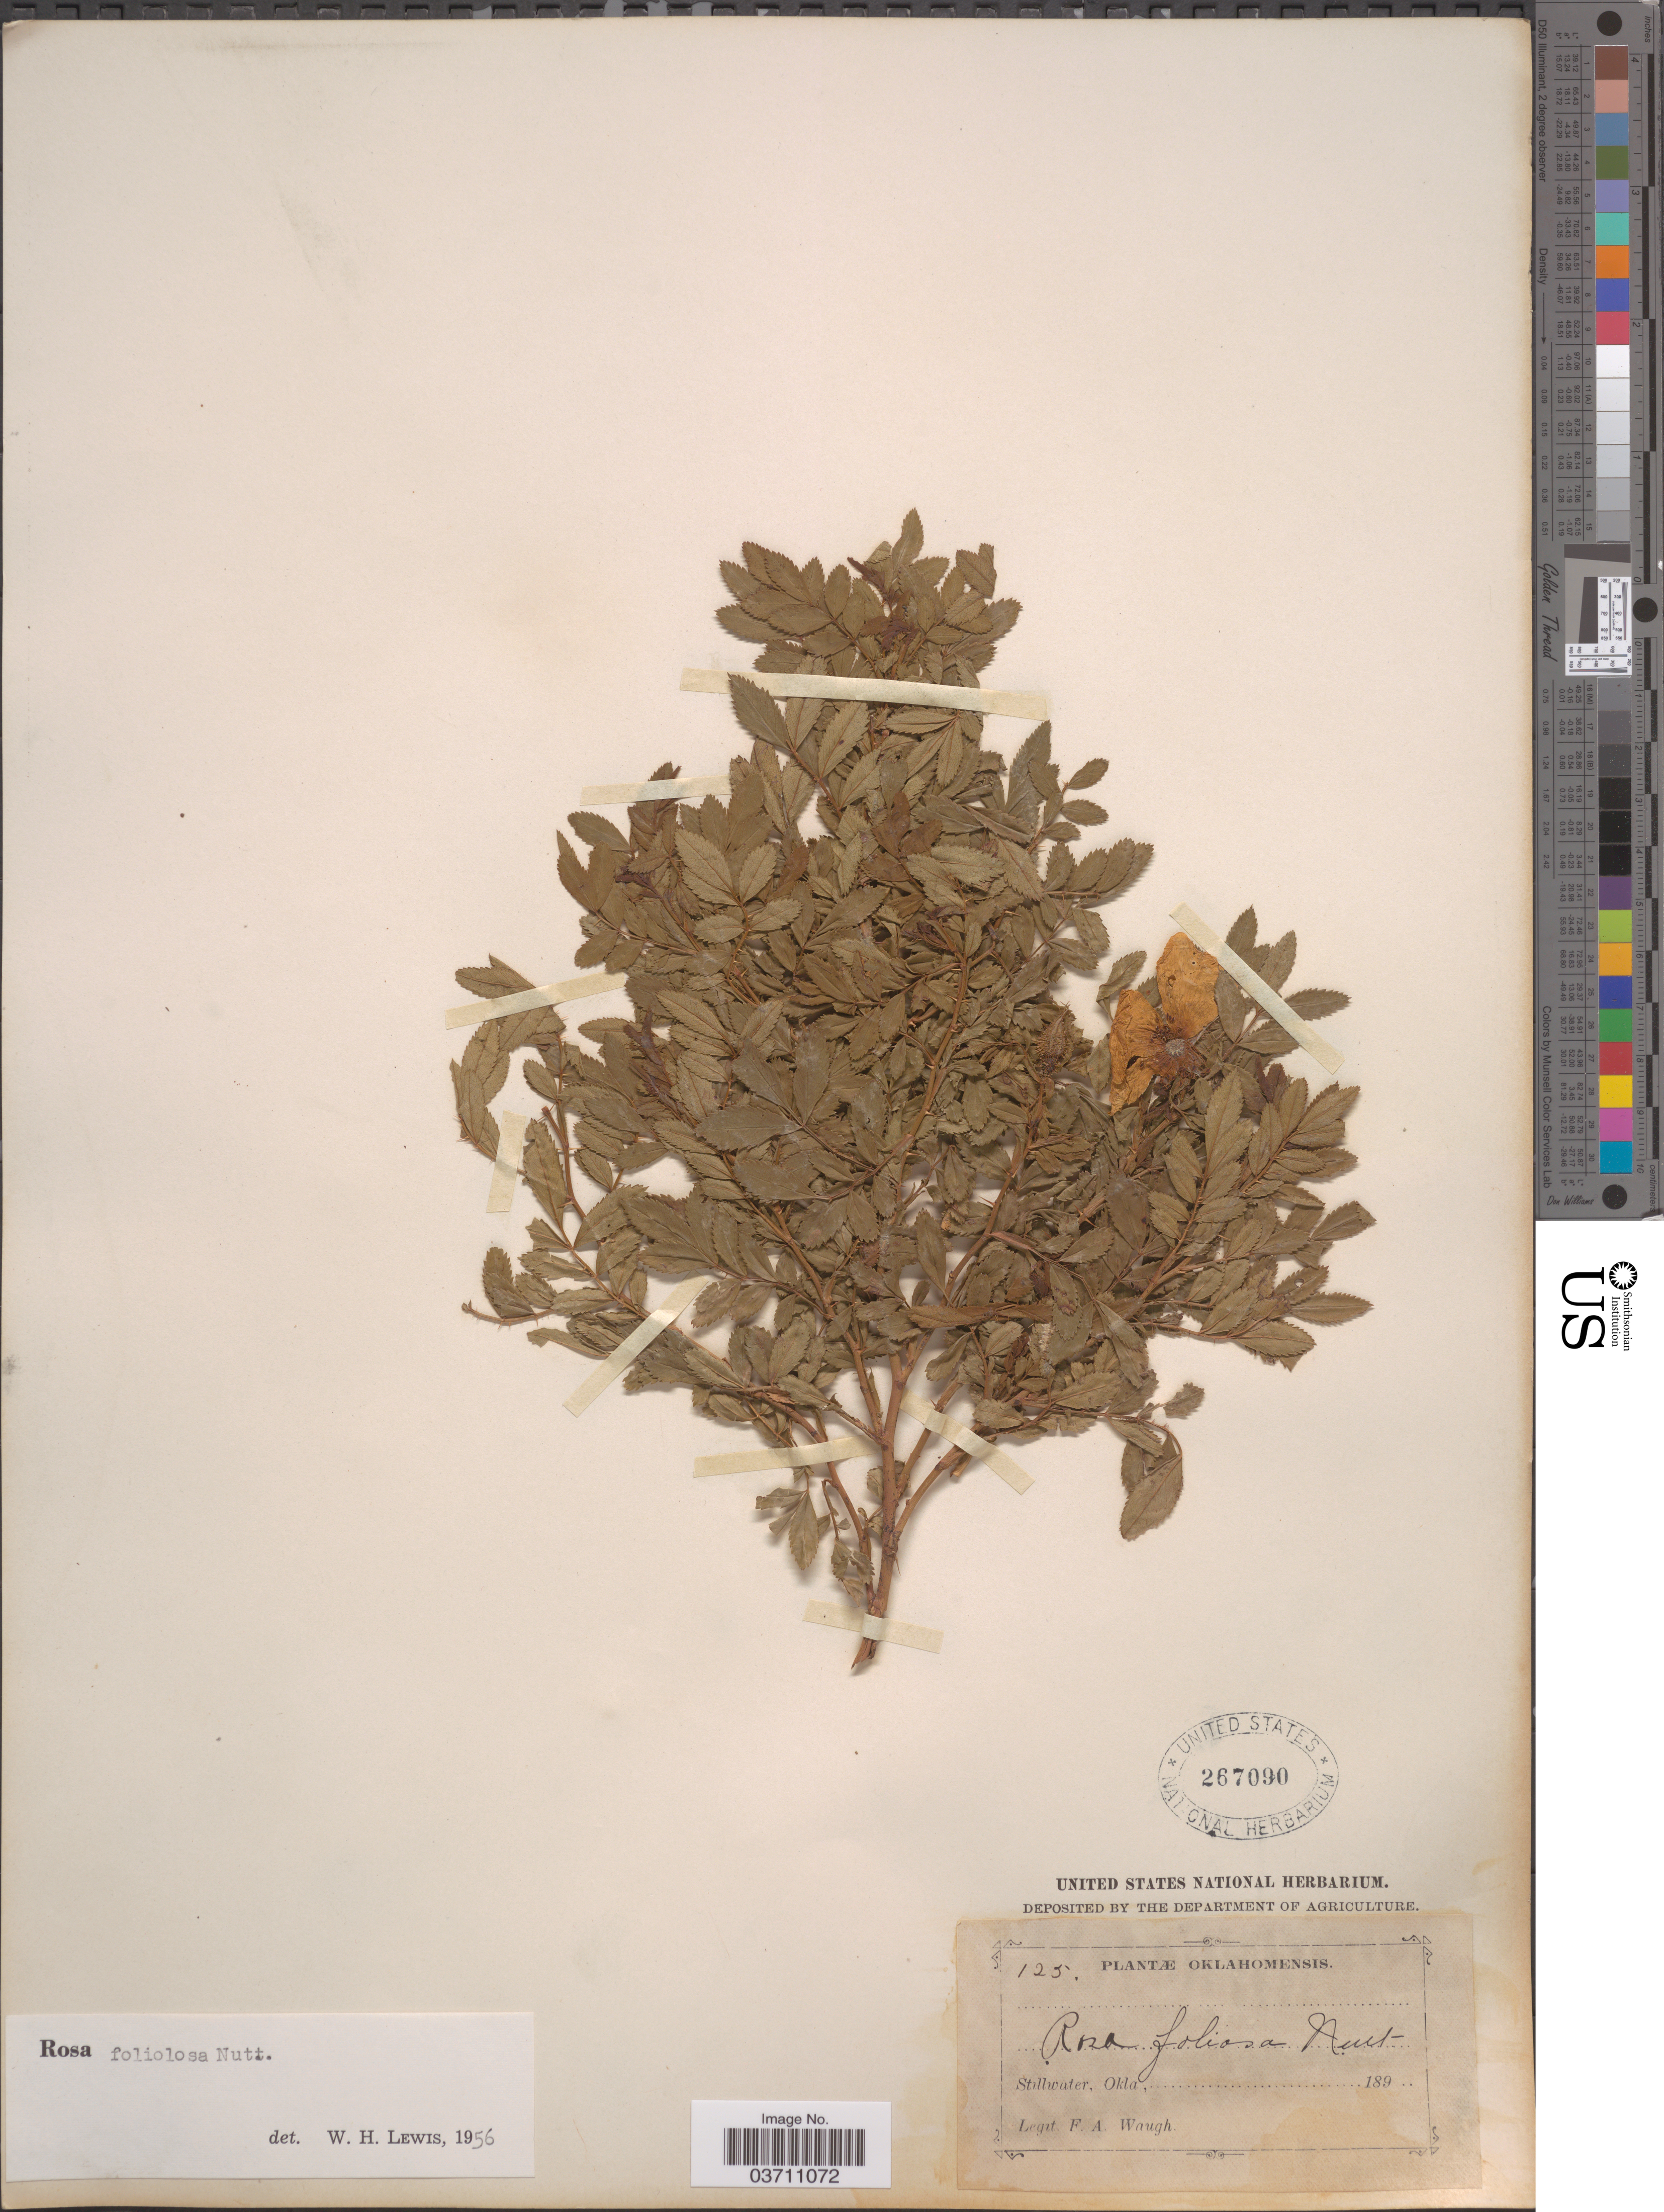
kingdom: Plantae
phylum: Tracheophyta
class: Magnoliopsida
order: Rosales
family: Rosaceae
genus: Rosa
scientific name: Rosa foliolosa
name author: Nutt.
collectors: F. Waugh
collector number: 125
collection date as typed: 189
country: United States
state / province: Oklahoma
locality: Stillwater.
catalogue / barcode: US 267090